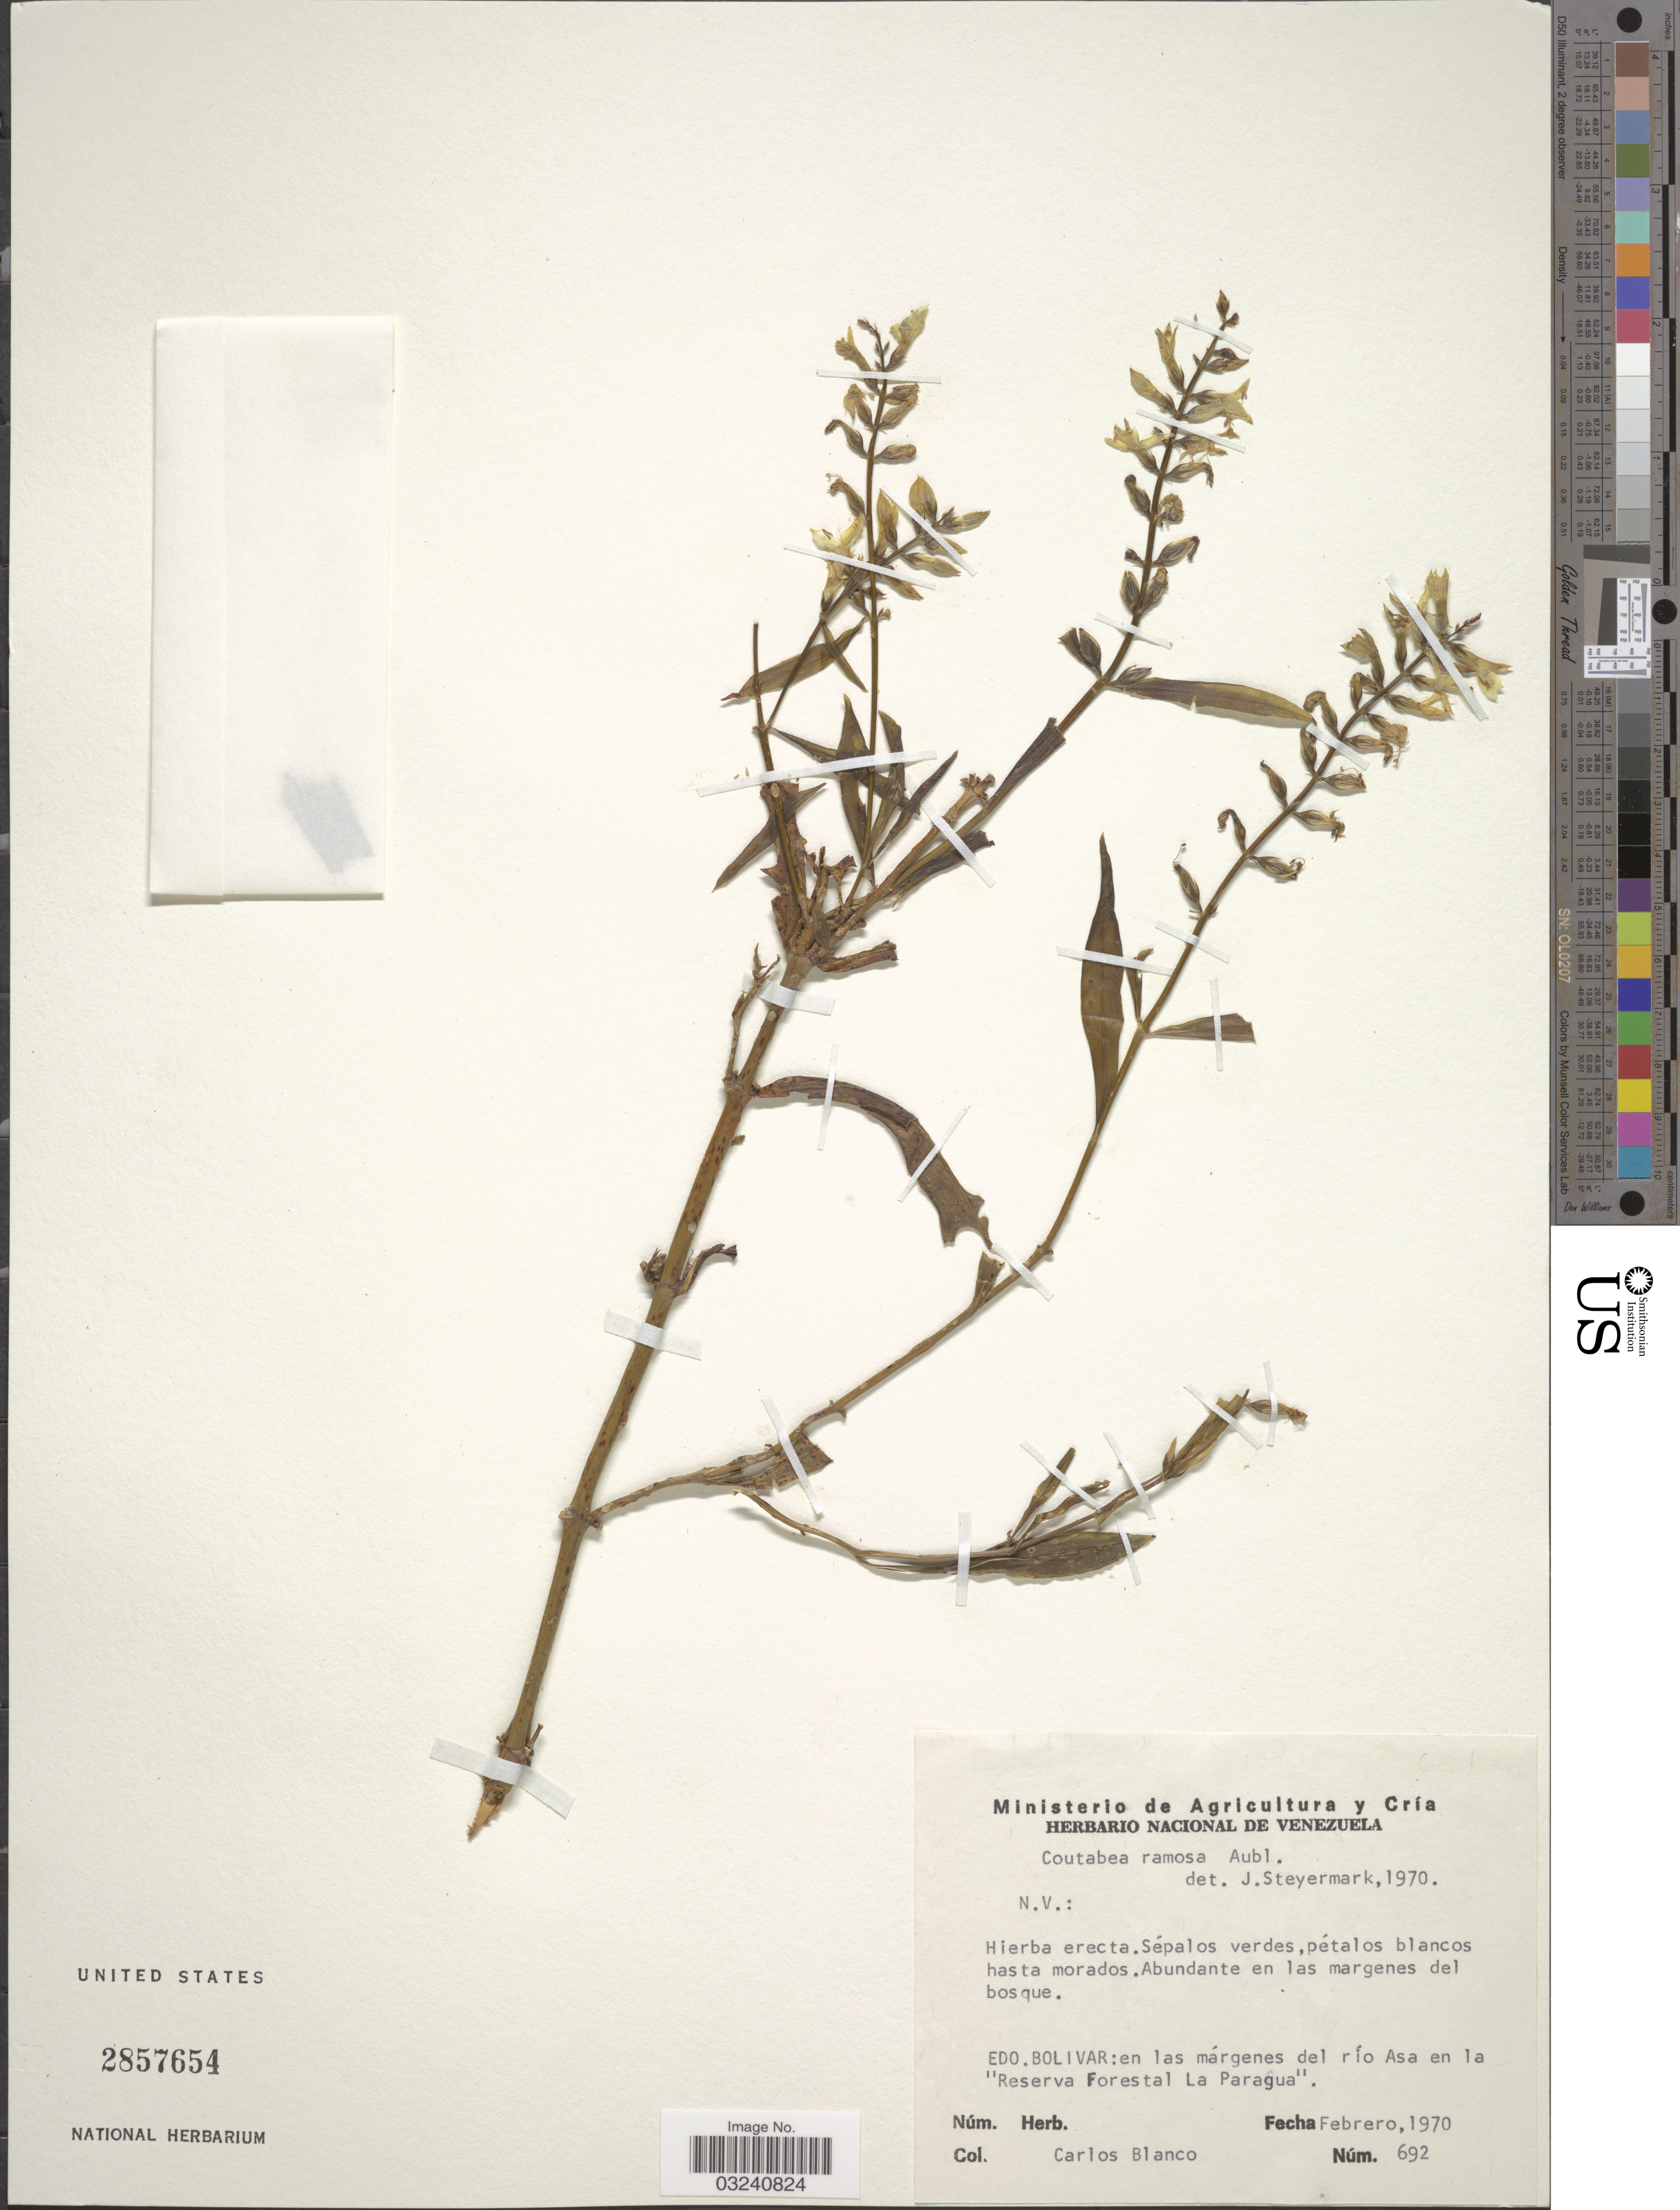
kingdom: Plantae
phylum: Tracheophyta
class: Magnoliopsida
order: Gentianales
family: Gentianaceae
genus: Coutoubea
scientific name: Coutoubea ramosa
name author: Aubl.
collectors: C. Blanco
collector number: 692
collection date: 1970-02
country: Venezuela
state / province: Bolivar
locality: En las márgenes del río Asa en la "Reserva Forestal La Paragua".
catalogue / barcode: US 2857654